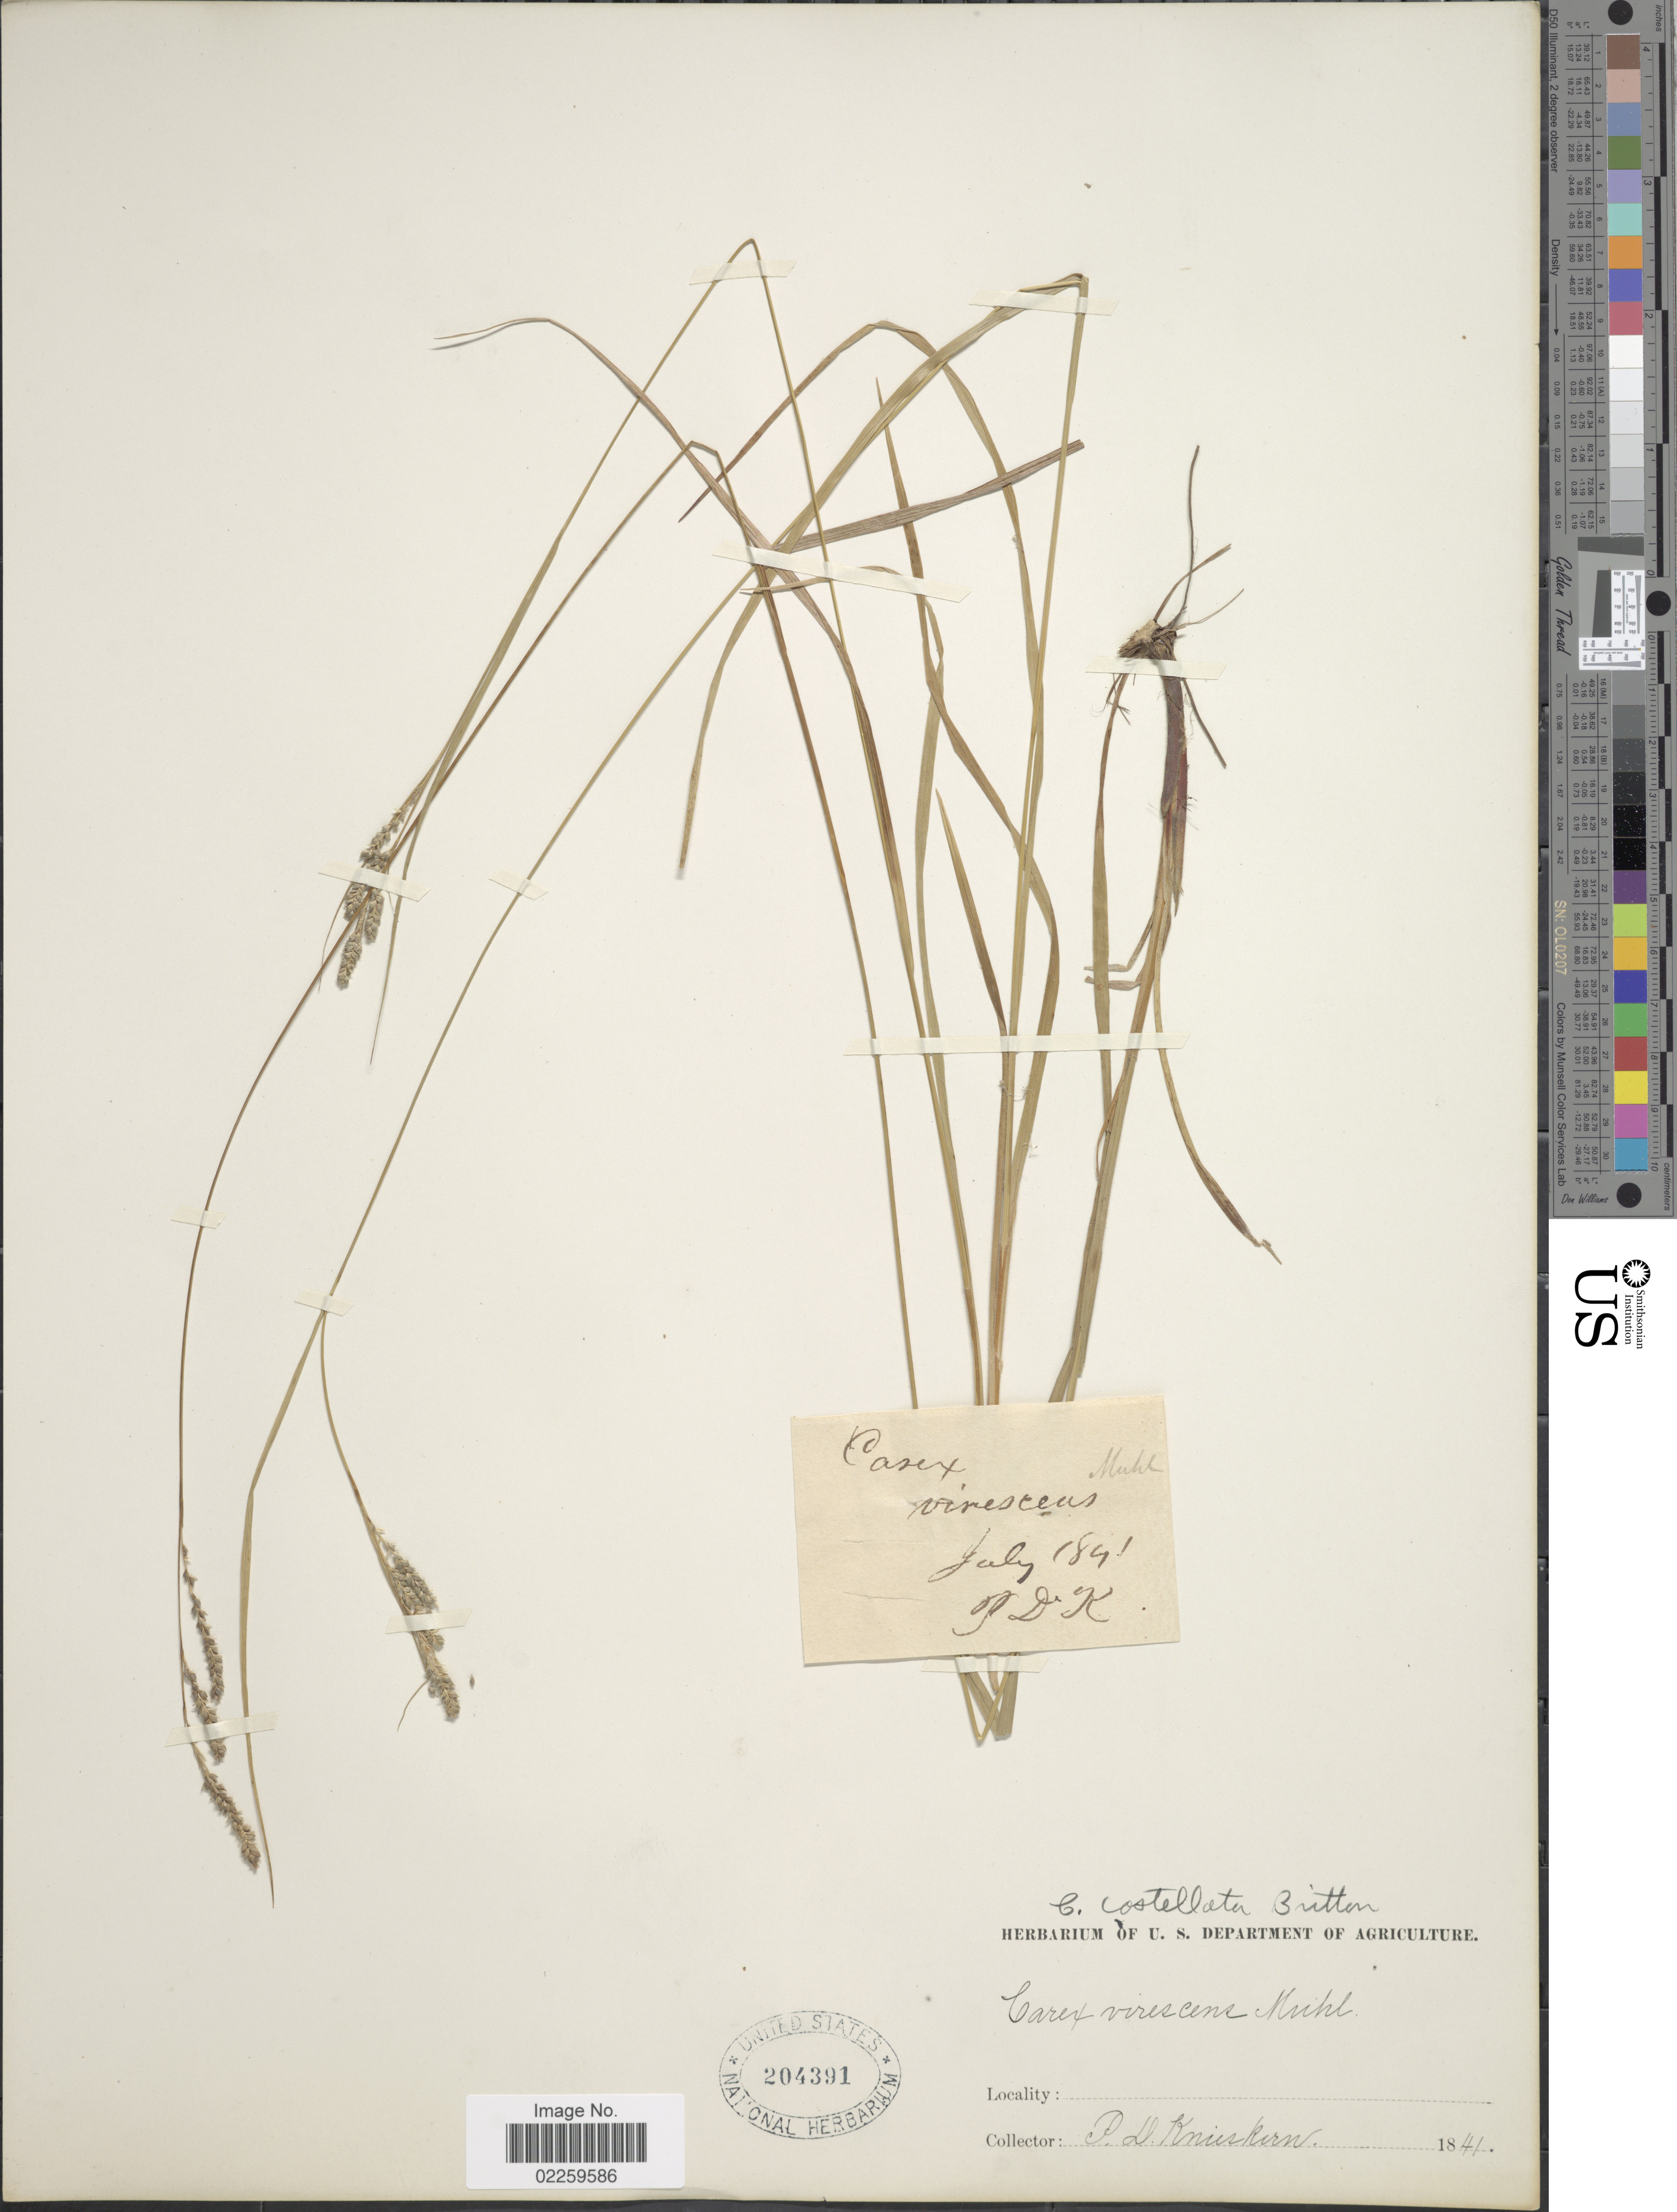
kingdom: Plantae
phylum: Tracheophyta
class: Liliopsida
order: Poales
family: Cyperaceae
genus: Carex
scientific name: Carex virescens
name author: Muhl. ex Willd.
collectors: P. D. Knieskern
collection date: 1841-07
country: United States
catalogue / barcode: US 204391